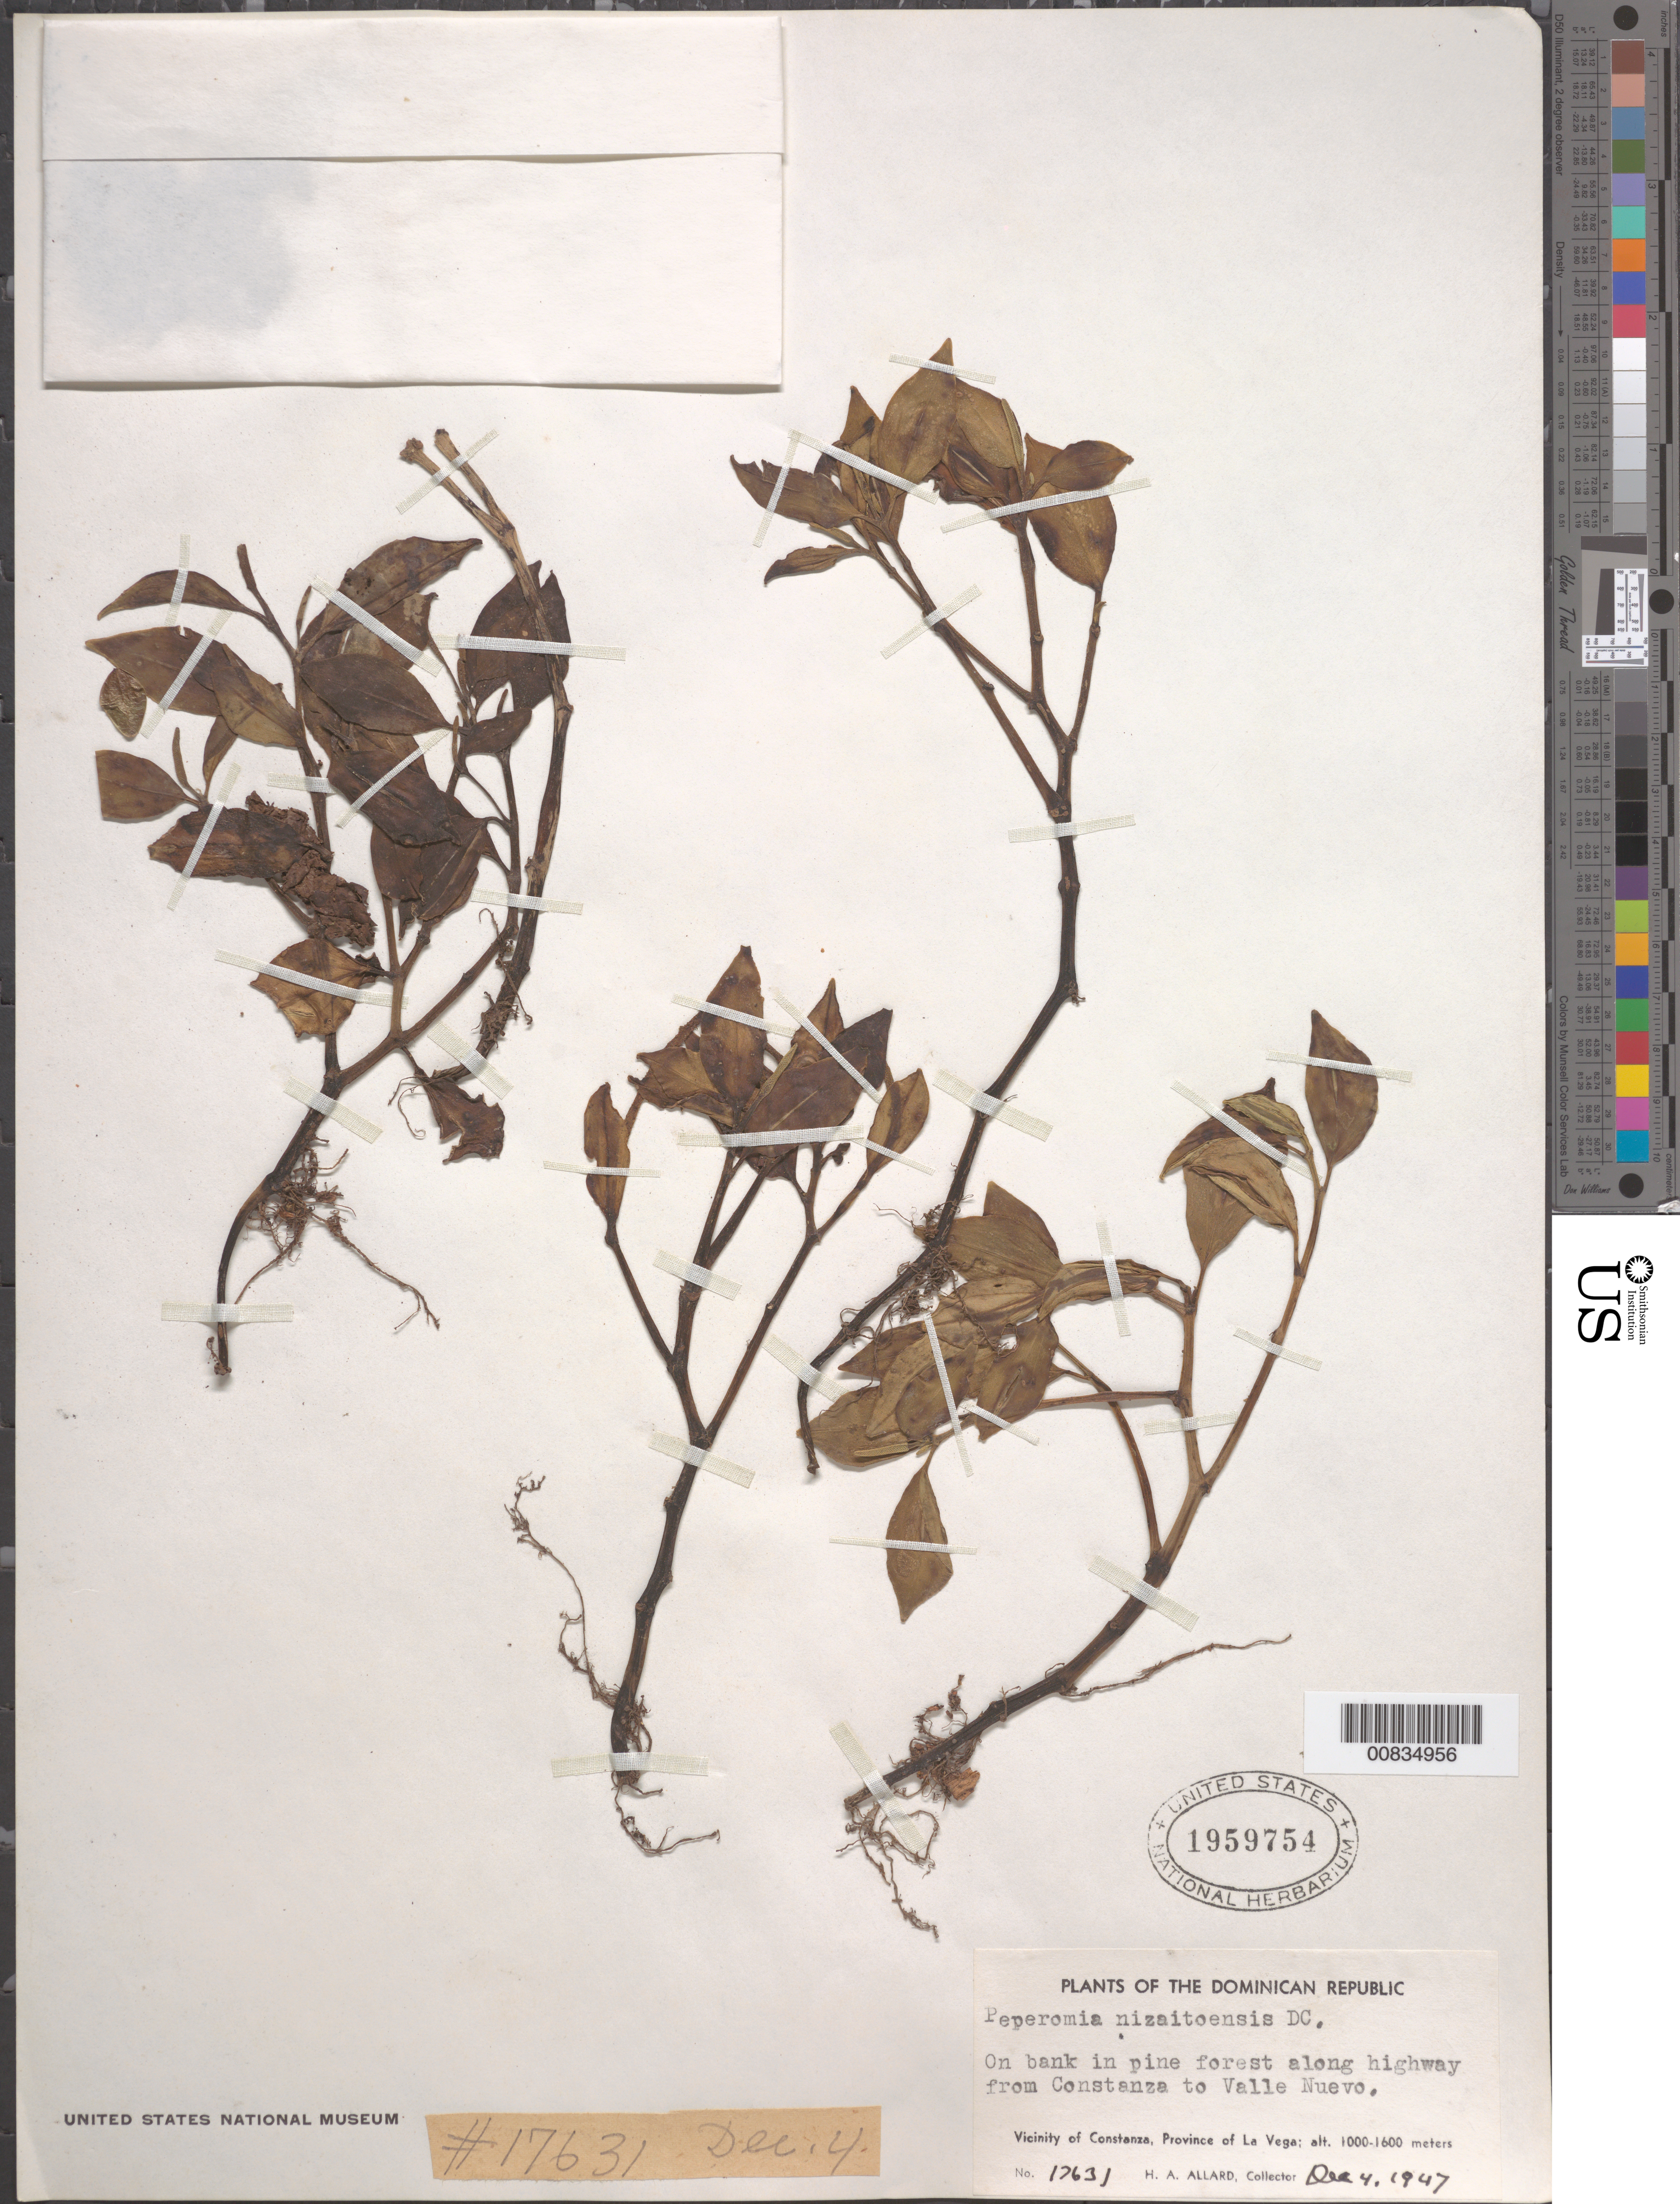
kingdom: Plantae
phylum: Tracheophyta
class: Magnoliopsida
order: Piperales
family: Piperaceae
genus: Peperomia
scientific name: Peperomia nizaitoensis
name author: C. DC.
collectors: H. A. Allard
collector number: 17631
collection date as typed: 04 Dec 1947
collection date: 1947-12-04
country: Dominican Republic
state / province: La Vega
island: Hispaniola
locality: Vicinity of Constanza. Along highway from Constanza to Valle Nuevo.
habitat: On bank in pine forest.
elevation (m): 1000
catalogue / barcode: US 1959754